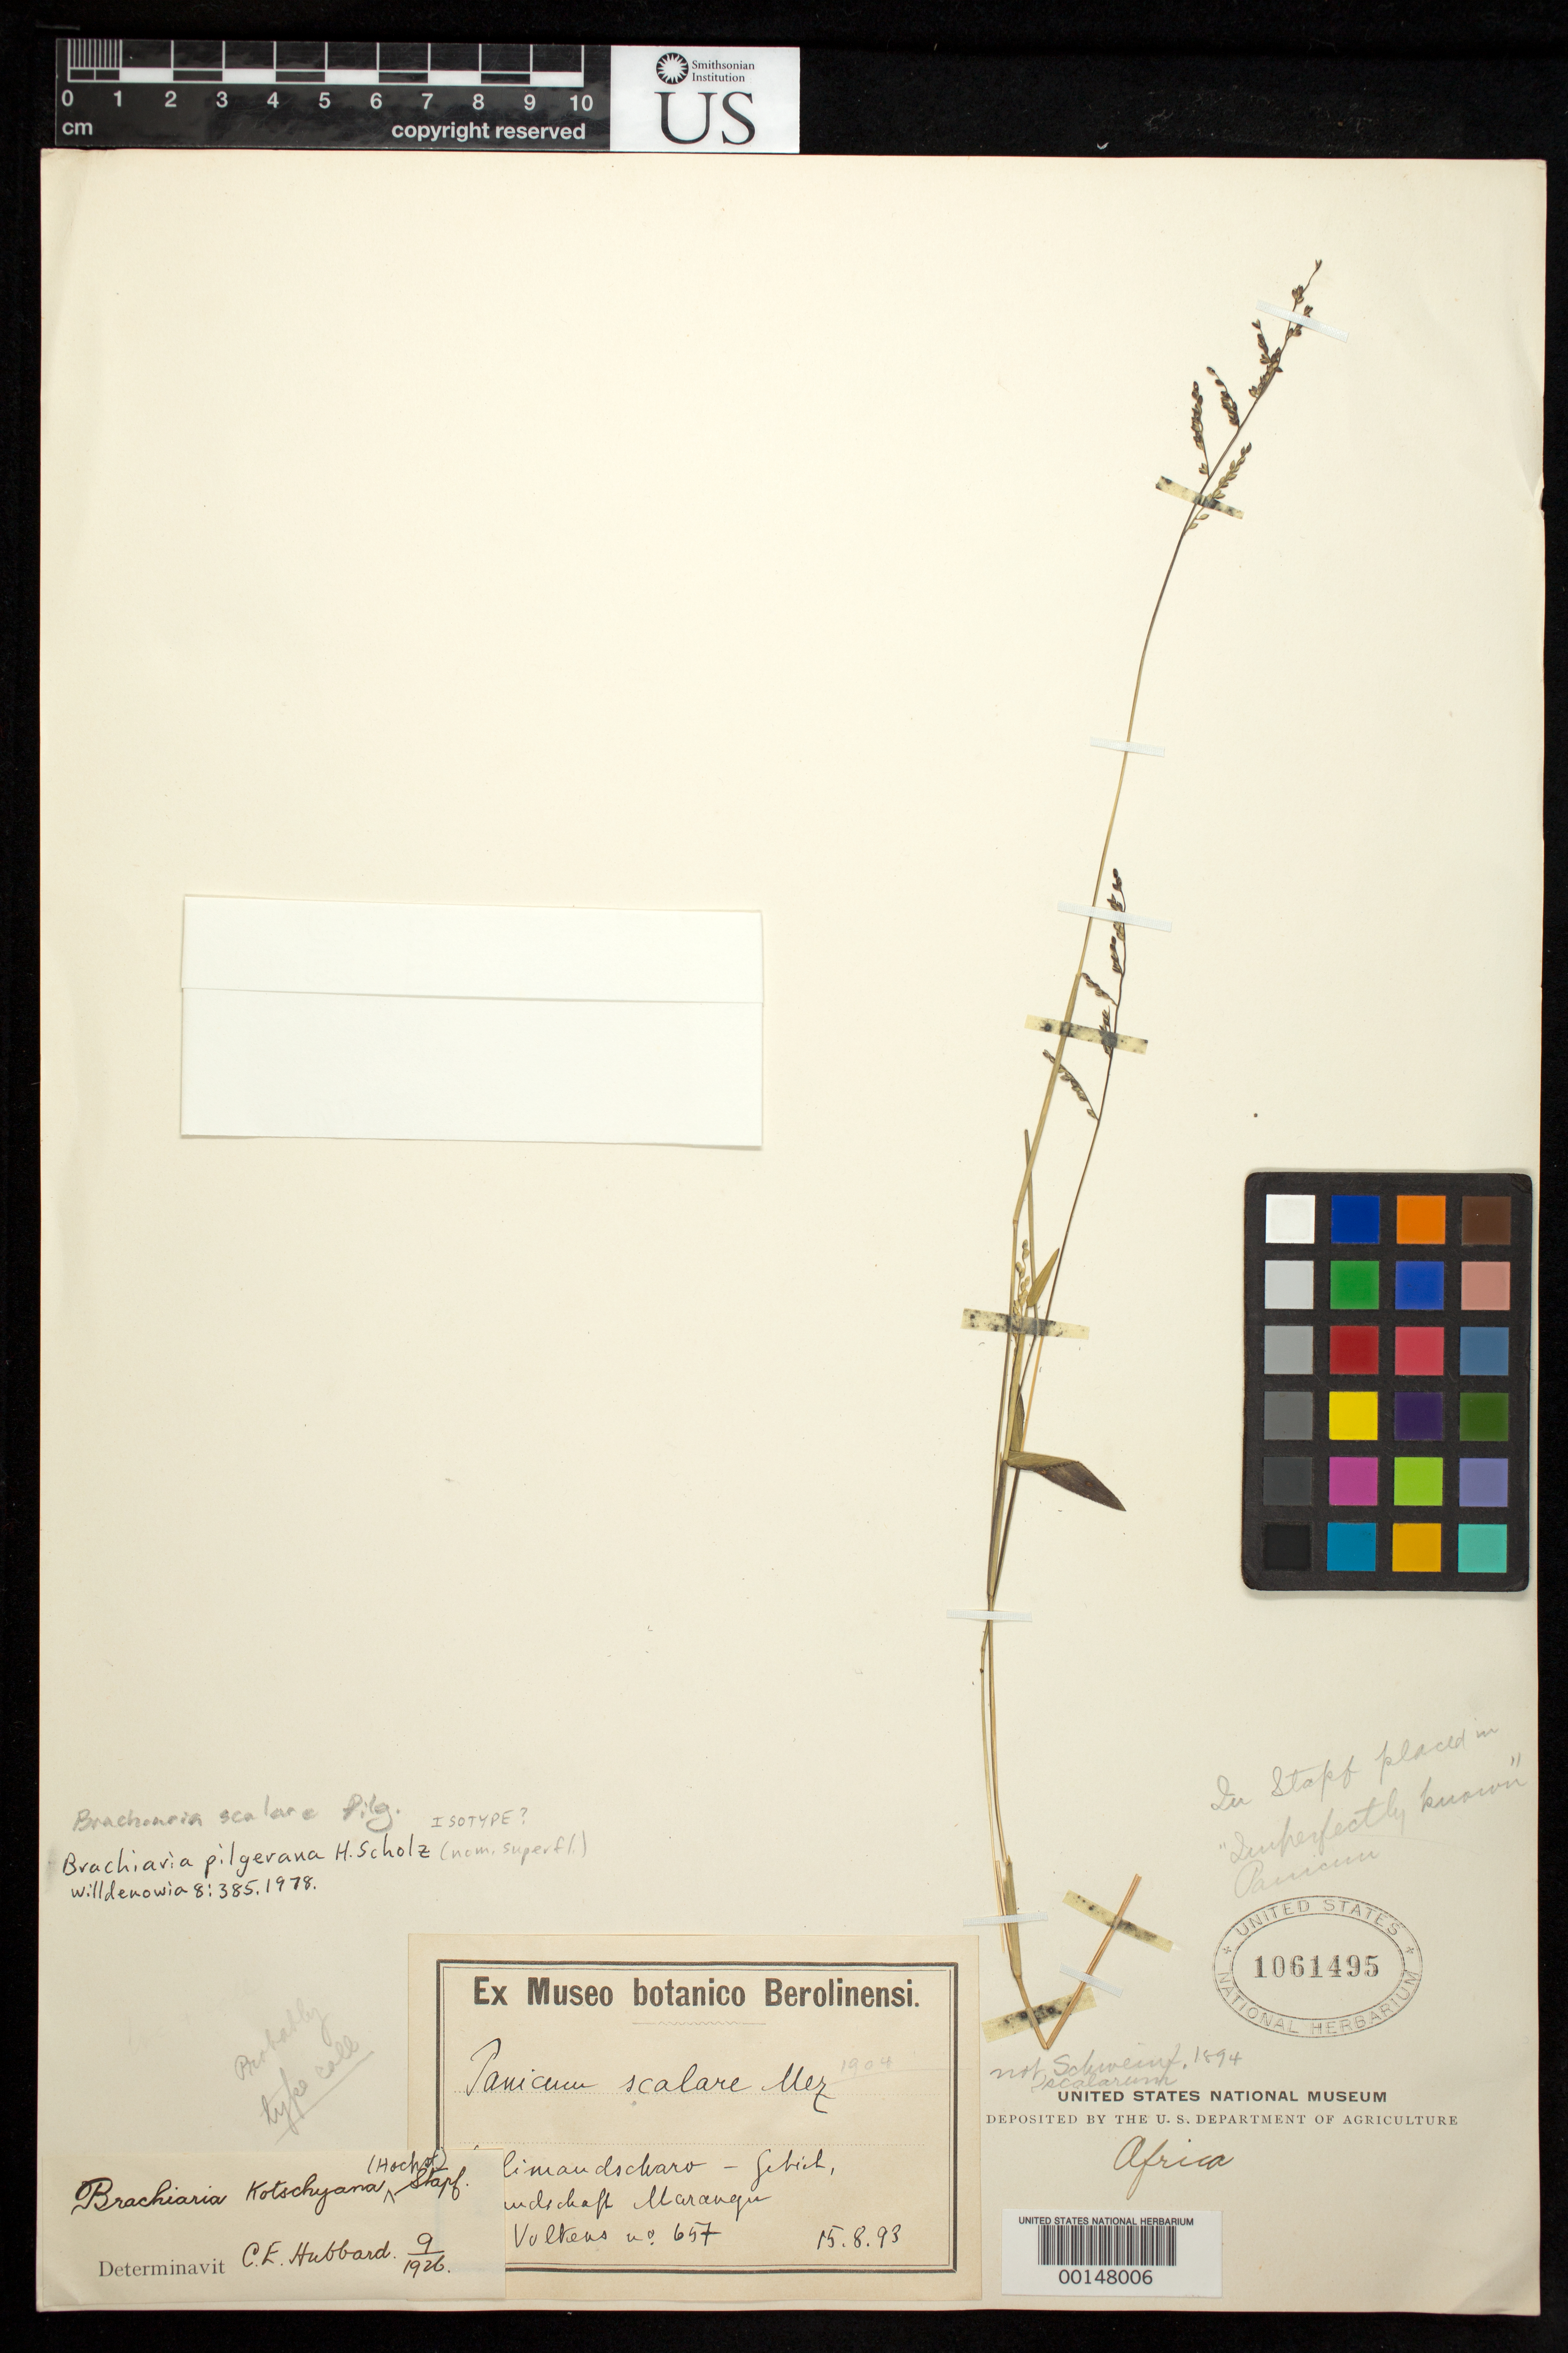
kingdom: Plantae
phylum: Tracheophyta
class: Liliopsida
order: Poales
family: Poaceae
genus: Panicum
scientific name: Panicum scalare Mez, nom. illeg.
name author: Mez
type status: Type Collection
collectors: G. Volkens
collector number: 657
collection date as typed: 15 Aug 1893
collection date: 1893-08-15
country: Tanzania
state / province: Kilimanjaro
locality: "Kilimandscharo" [Kilimanjaro].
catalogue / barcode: US 1061495